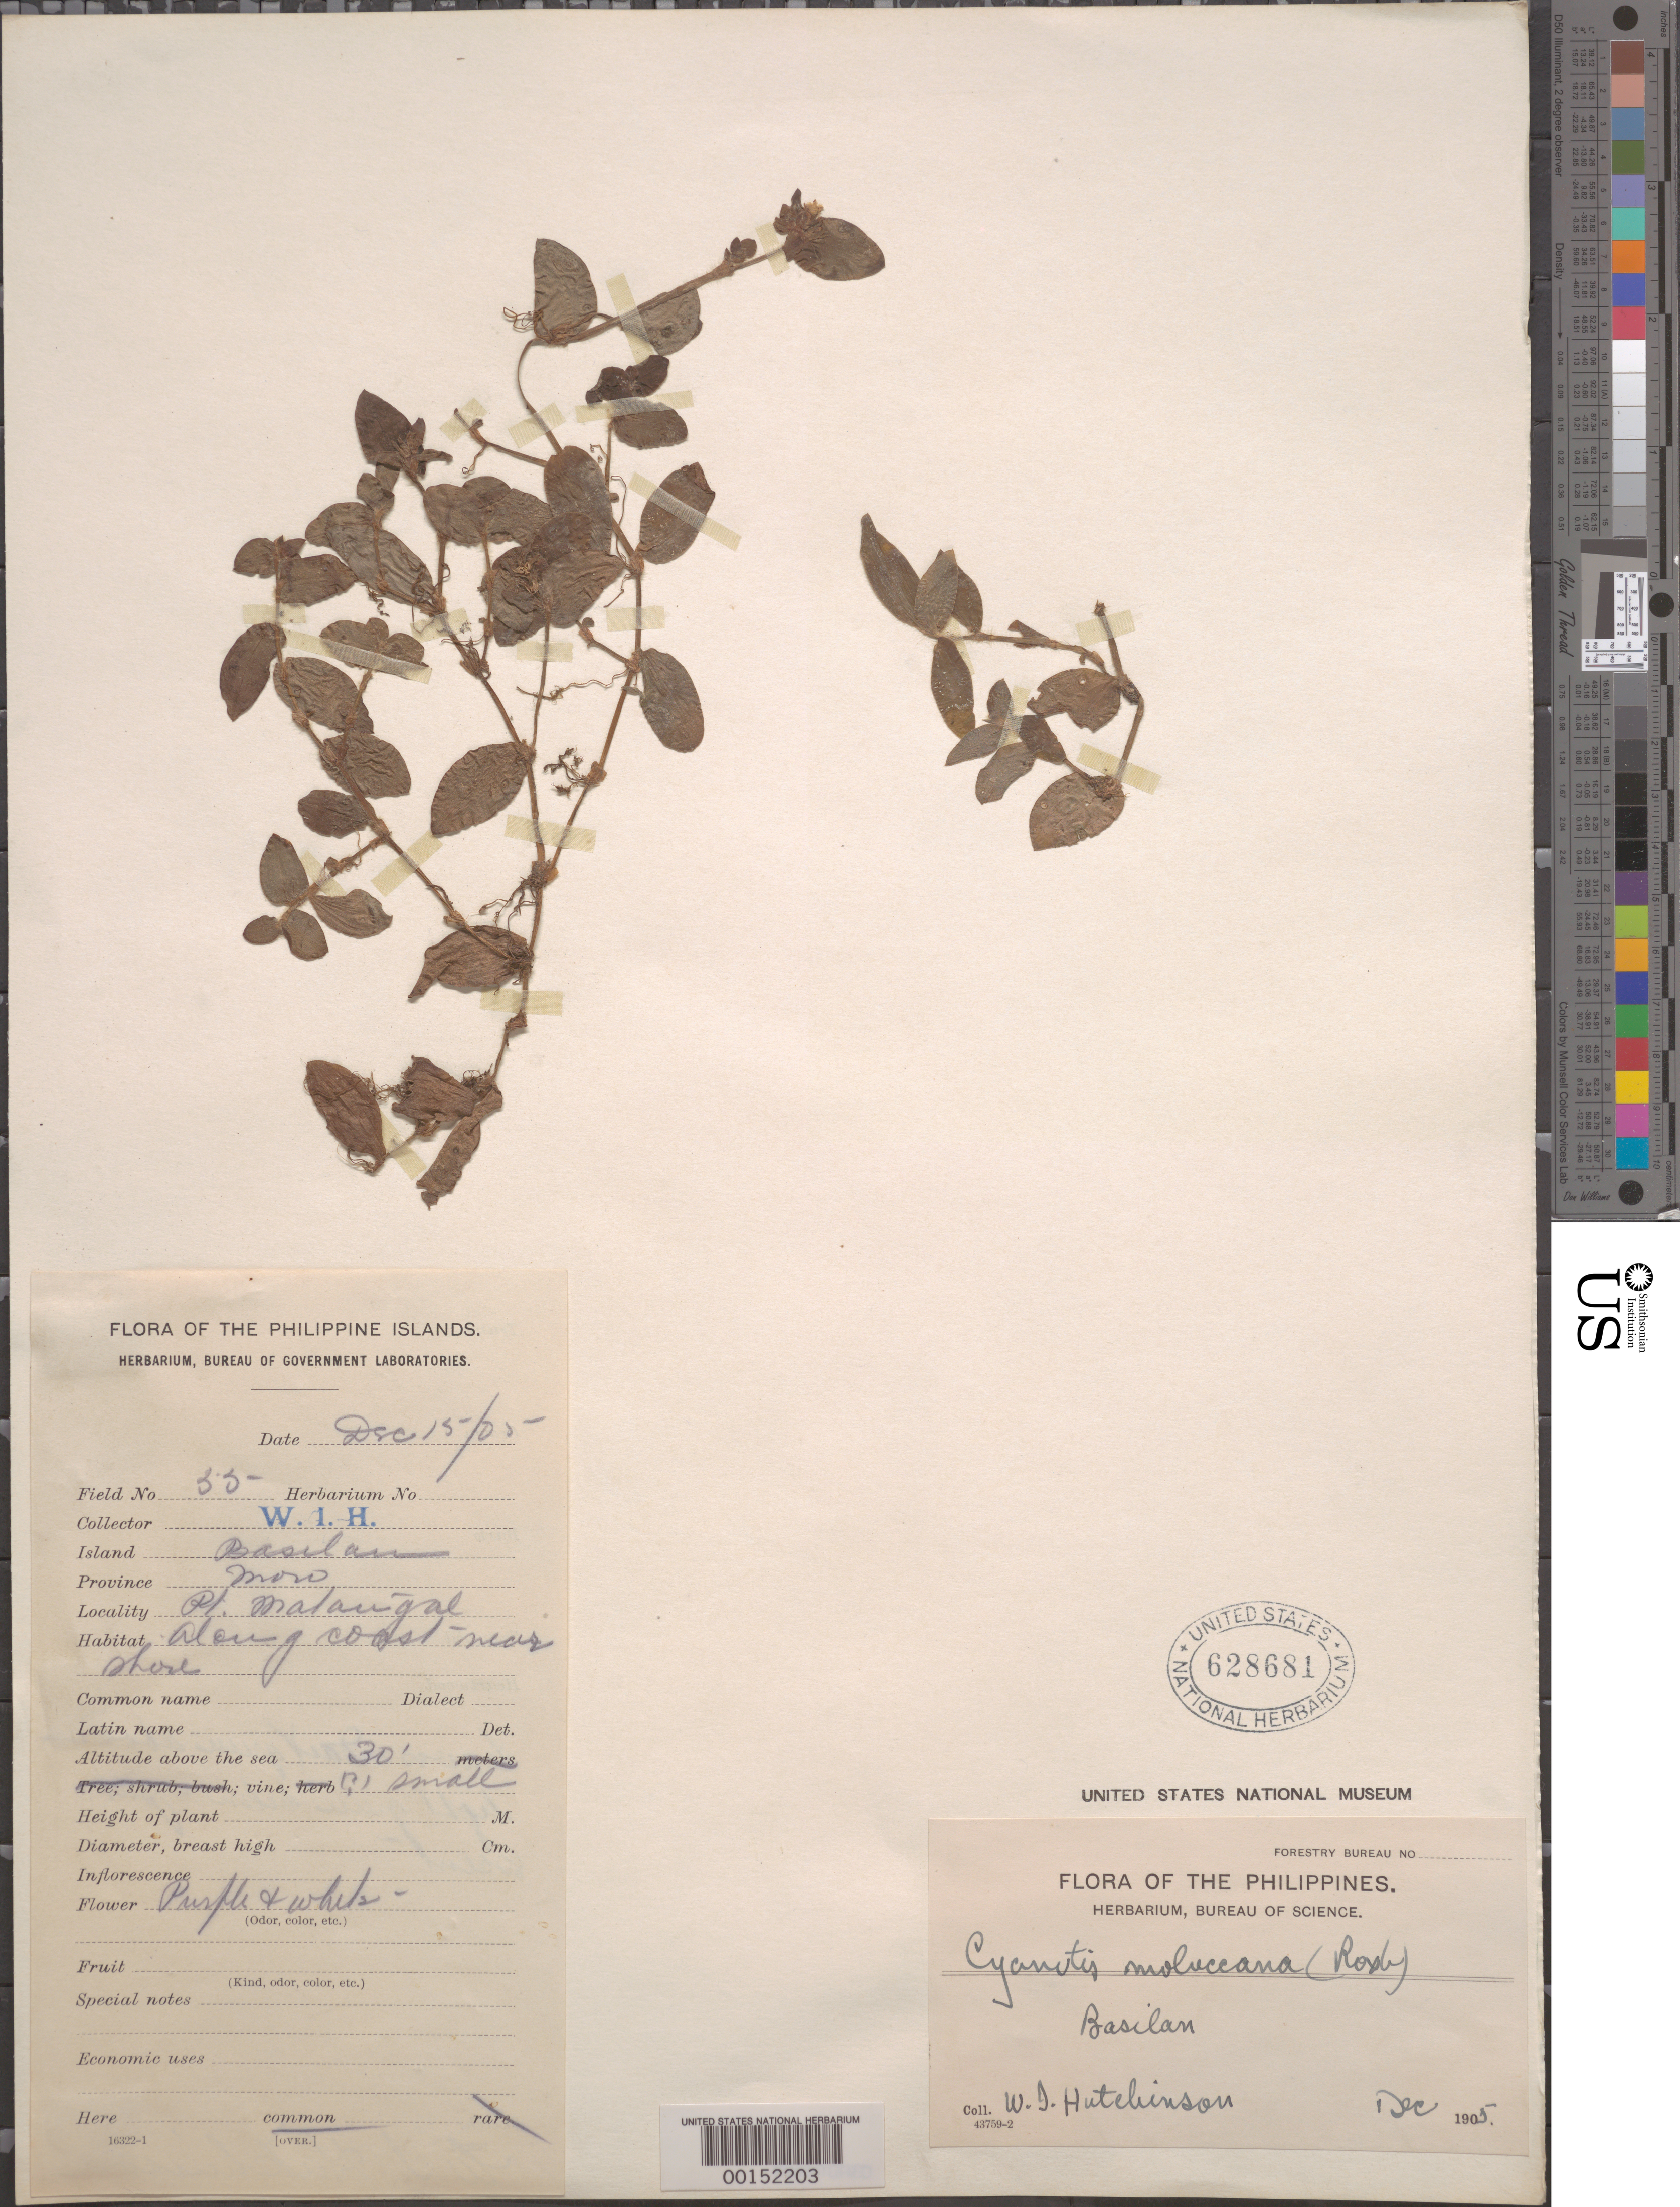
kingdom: Plantae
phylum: Tracheophyta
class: Liliopsida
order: Commelinales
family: Commelinaceae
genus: Belosynapsis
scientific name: Belosynapsis ciliata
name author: (Blume) R.S. Rao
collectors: W. I. Hutchinson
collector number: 55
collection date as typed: Dec 1905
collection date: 1905-12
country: Philippines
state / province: Muslim Mindanao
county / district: Basilan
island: Basilan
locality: Basilan; pt. malauigal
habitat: Along coast, near shore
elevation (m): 9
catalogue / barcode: US 628681